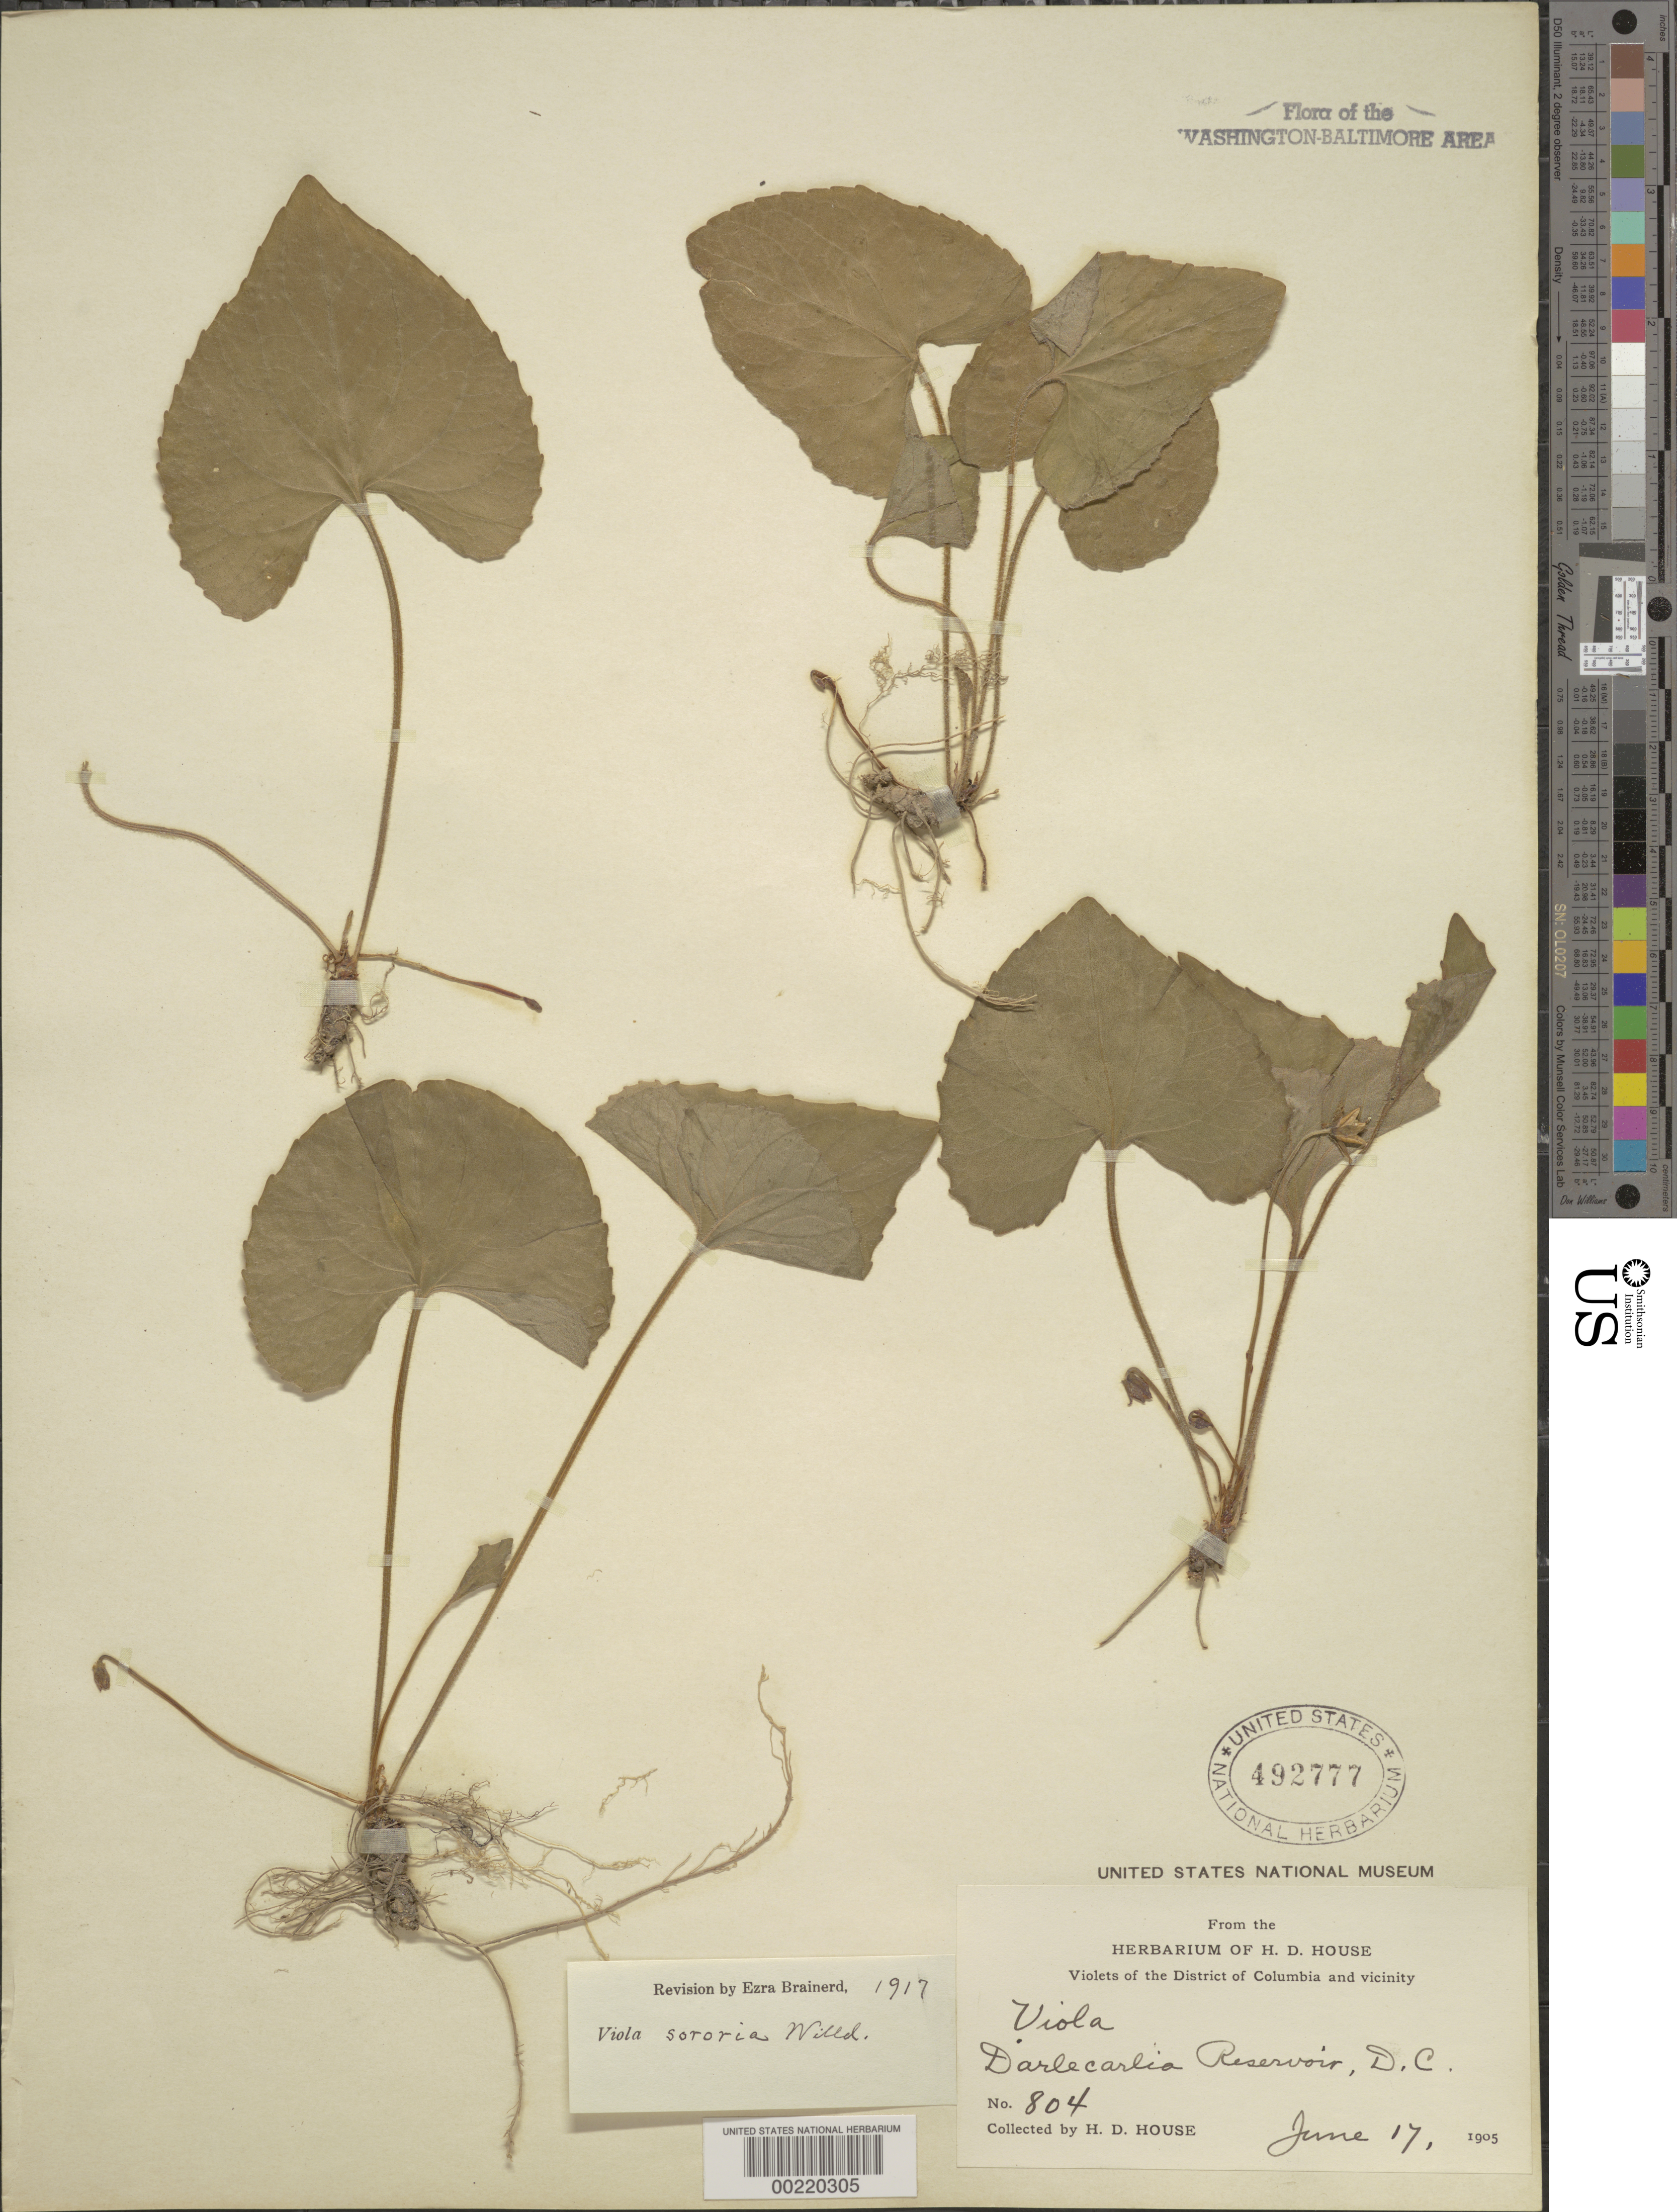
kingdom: Plantae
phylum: Tracheophyta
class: Magnoliopsida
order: Malpighiales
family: Violaceae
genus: Viola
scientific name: Viola sororia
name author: Willd.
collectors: H. D. House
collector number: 804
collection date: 1905-06-17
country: United States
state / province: District of Columbia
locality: District Columbia and vicinity, Darlecarlia Reservoir.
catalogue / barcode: US 492777